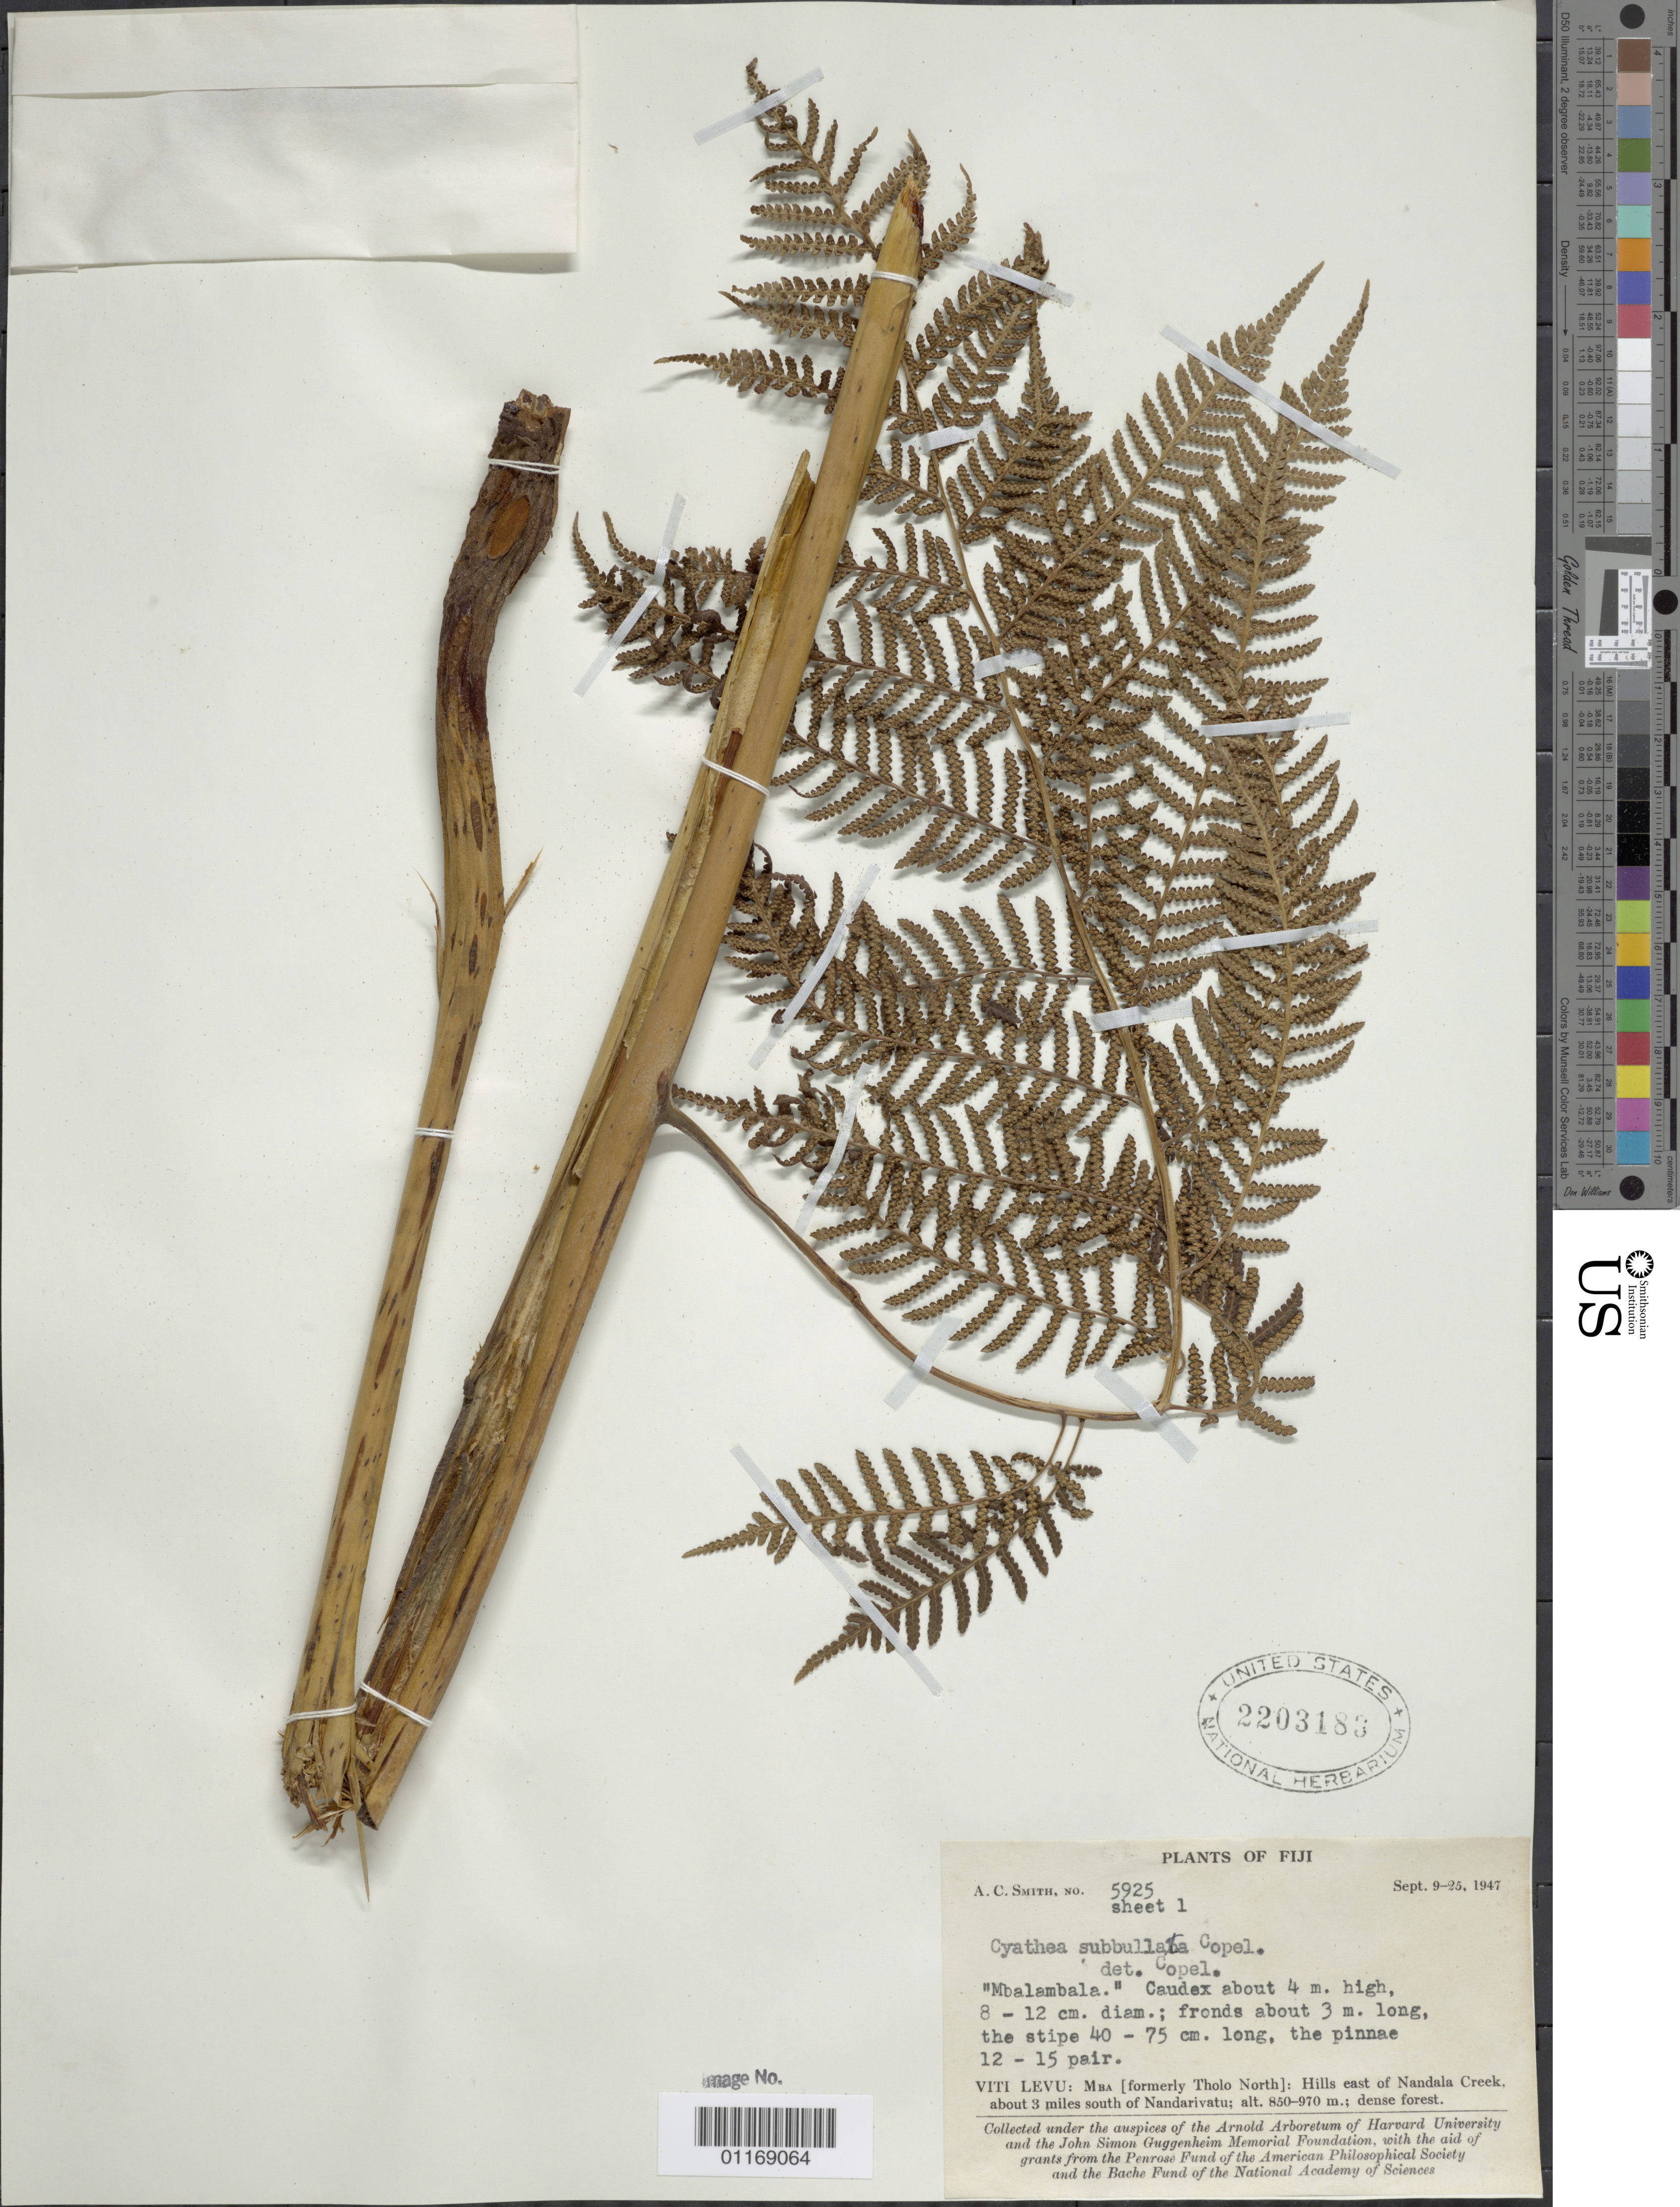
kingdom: Plantae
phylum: Tracheophyta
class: Polypodiopsida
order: Cyatheales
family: Cyatheaceae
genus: Cyathea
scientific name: Cyathea decurrens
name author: (Hook.) Copel.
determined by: Copeland, E. B.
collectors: A. C. Smith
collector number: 5925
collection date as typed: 09-25 Sep 1947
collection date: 1947-09-09/1947-09-25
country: Fiji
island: Viti Levu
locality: Mba (formerly tholo north), hills e of nandala creek, about 3 mi s of nandarivatu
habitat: Dense forest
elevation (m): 850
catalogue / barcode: US 2203183